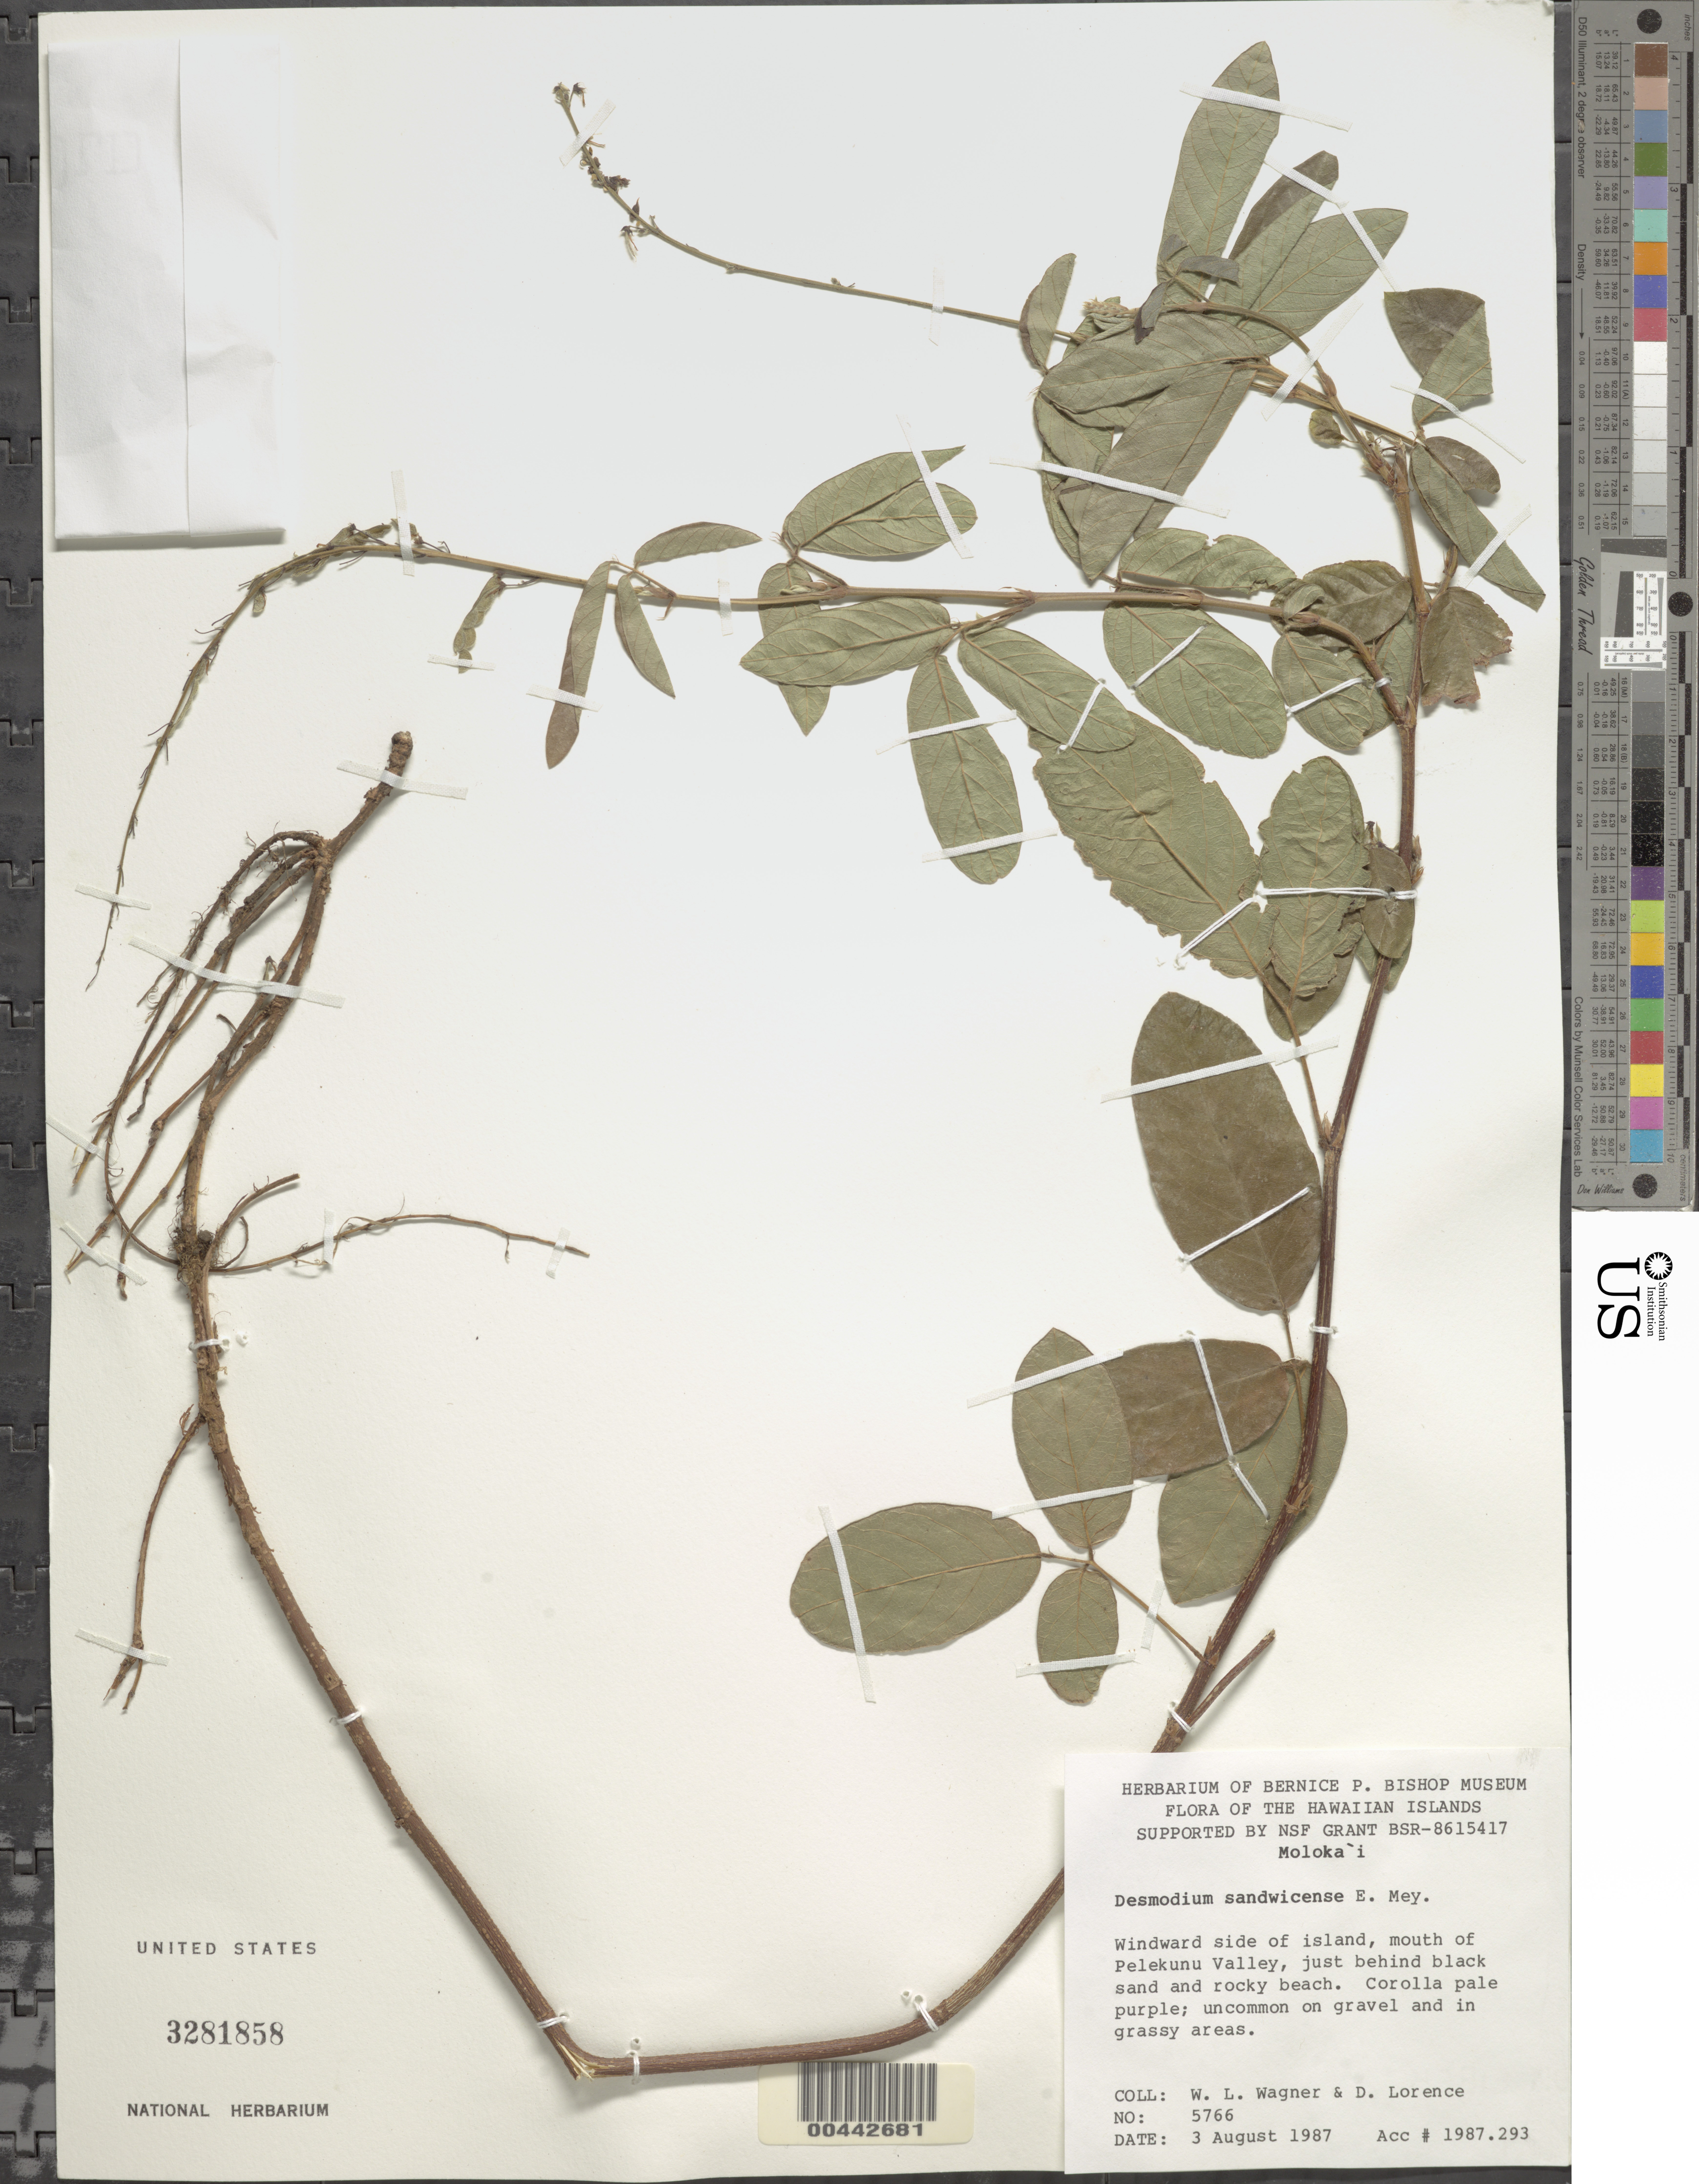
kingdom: Plantae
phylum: Tracheophyta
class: Magnoliopsida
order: Fabales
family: Fabaceae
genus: Desmodium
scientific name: Desmodium uncinatum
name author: (Jacq.) DC.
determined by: Wagner, W. L., (BOT), Smithsonian Institution - National Museum of Natural History (UNITED STATES)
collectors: W. L. Wagner & D. Lorence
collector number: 5766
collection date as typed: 3 Aug 1987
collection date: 1987-08-03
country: United States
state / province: Hawaii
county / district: Maui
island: Moloka'i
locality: Windward side of island, mouth of Pelekunu Valley, just behind black sand and rocky beach.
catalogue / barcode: US 3281858